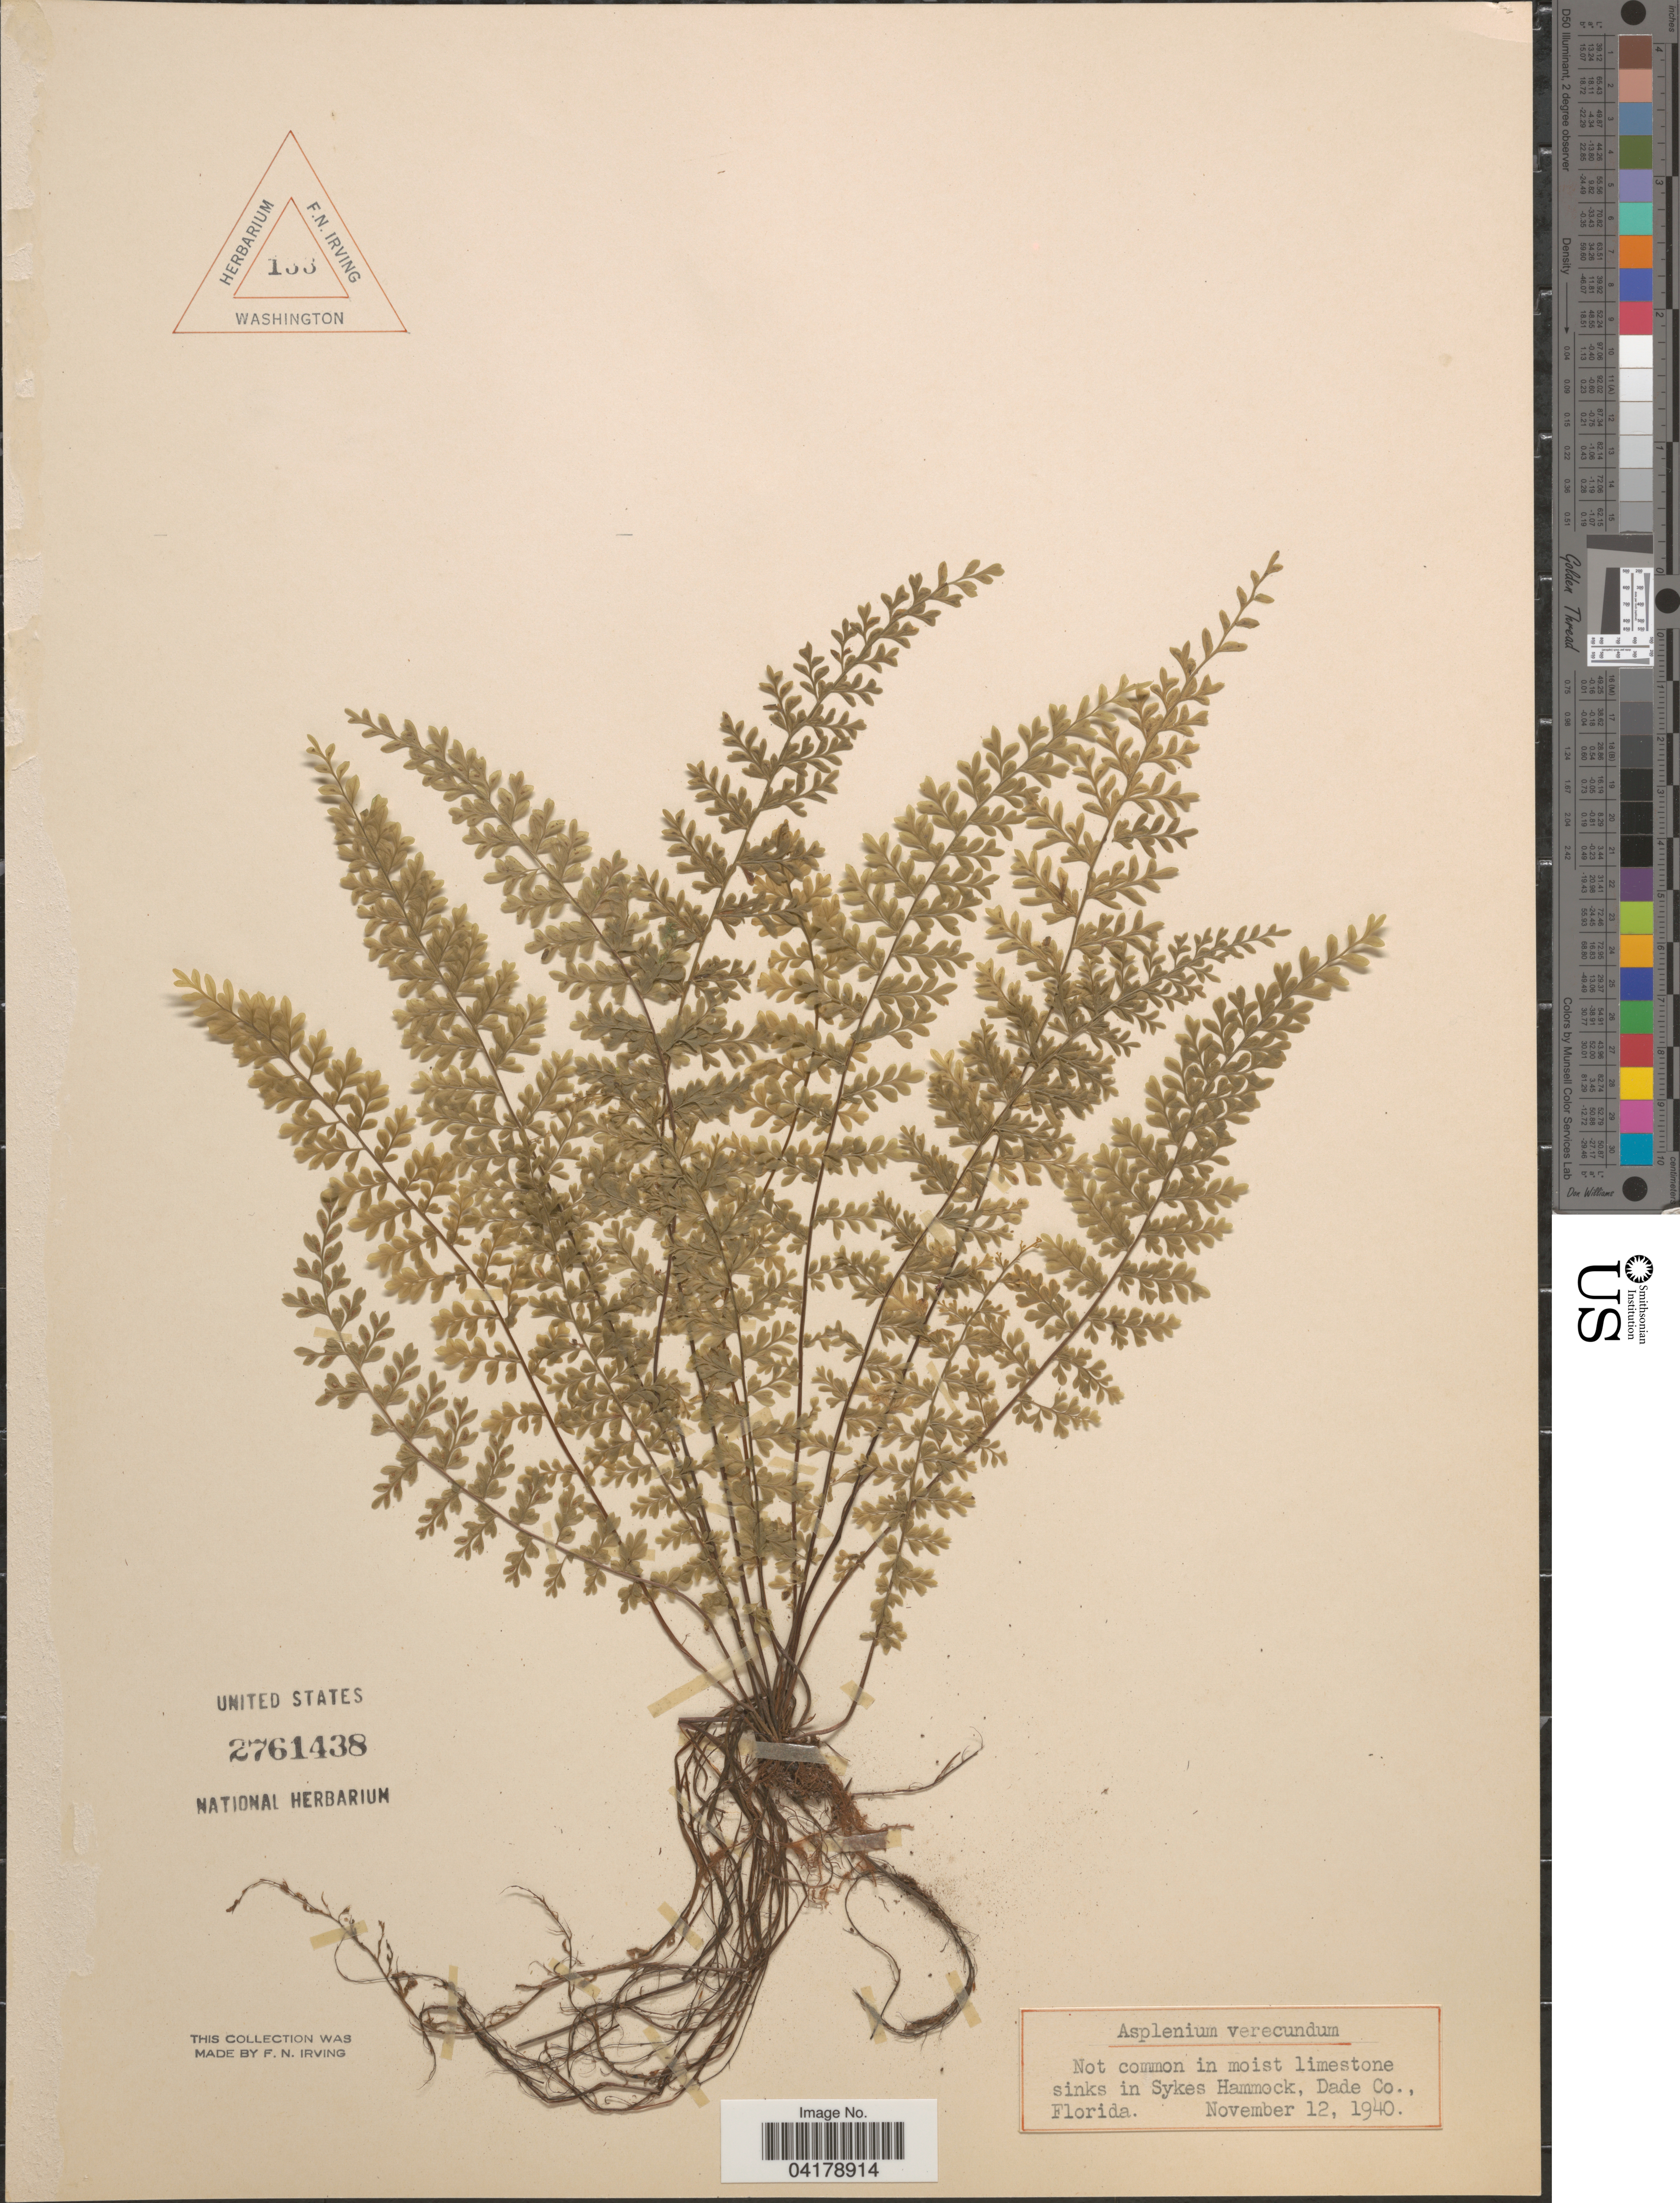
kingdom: Plantae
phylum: Tracheophyta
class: Polypodiopsida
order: Polypodiales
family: Aspleniaceae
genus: Asplenium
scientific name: Asplenium verecundum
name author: Chapm.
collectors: F. Irving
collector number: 133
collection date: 1940-11-12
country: United States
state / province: Florida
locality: Not common in moist limestone sinks in Sykes Hammock, Dade Co.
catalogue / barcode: US 2761438